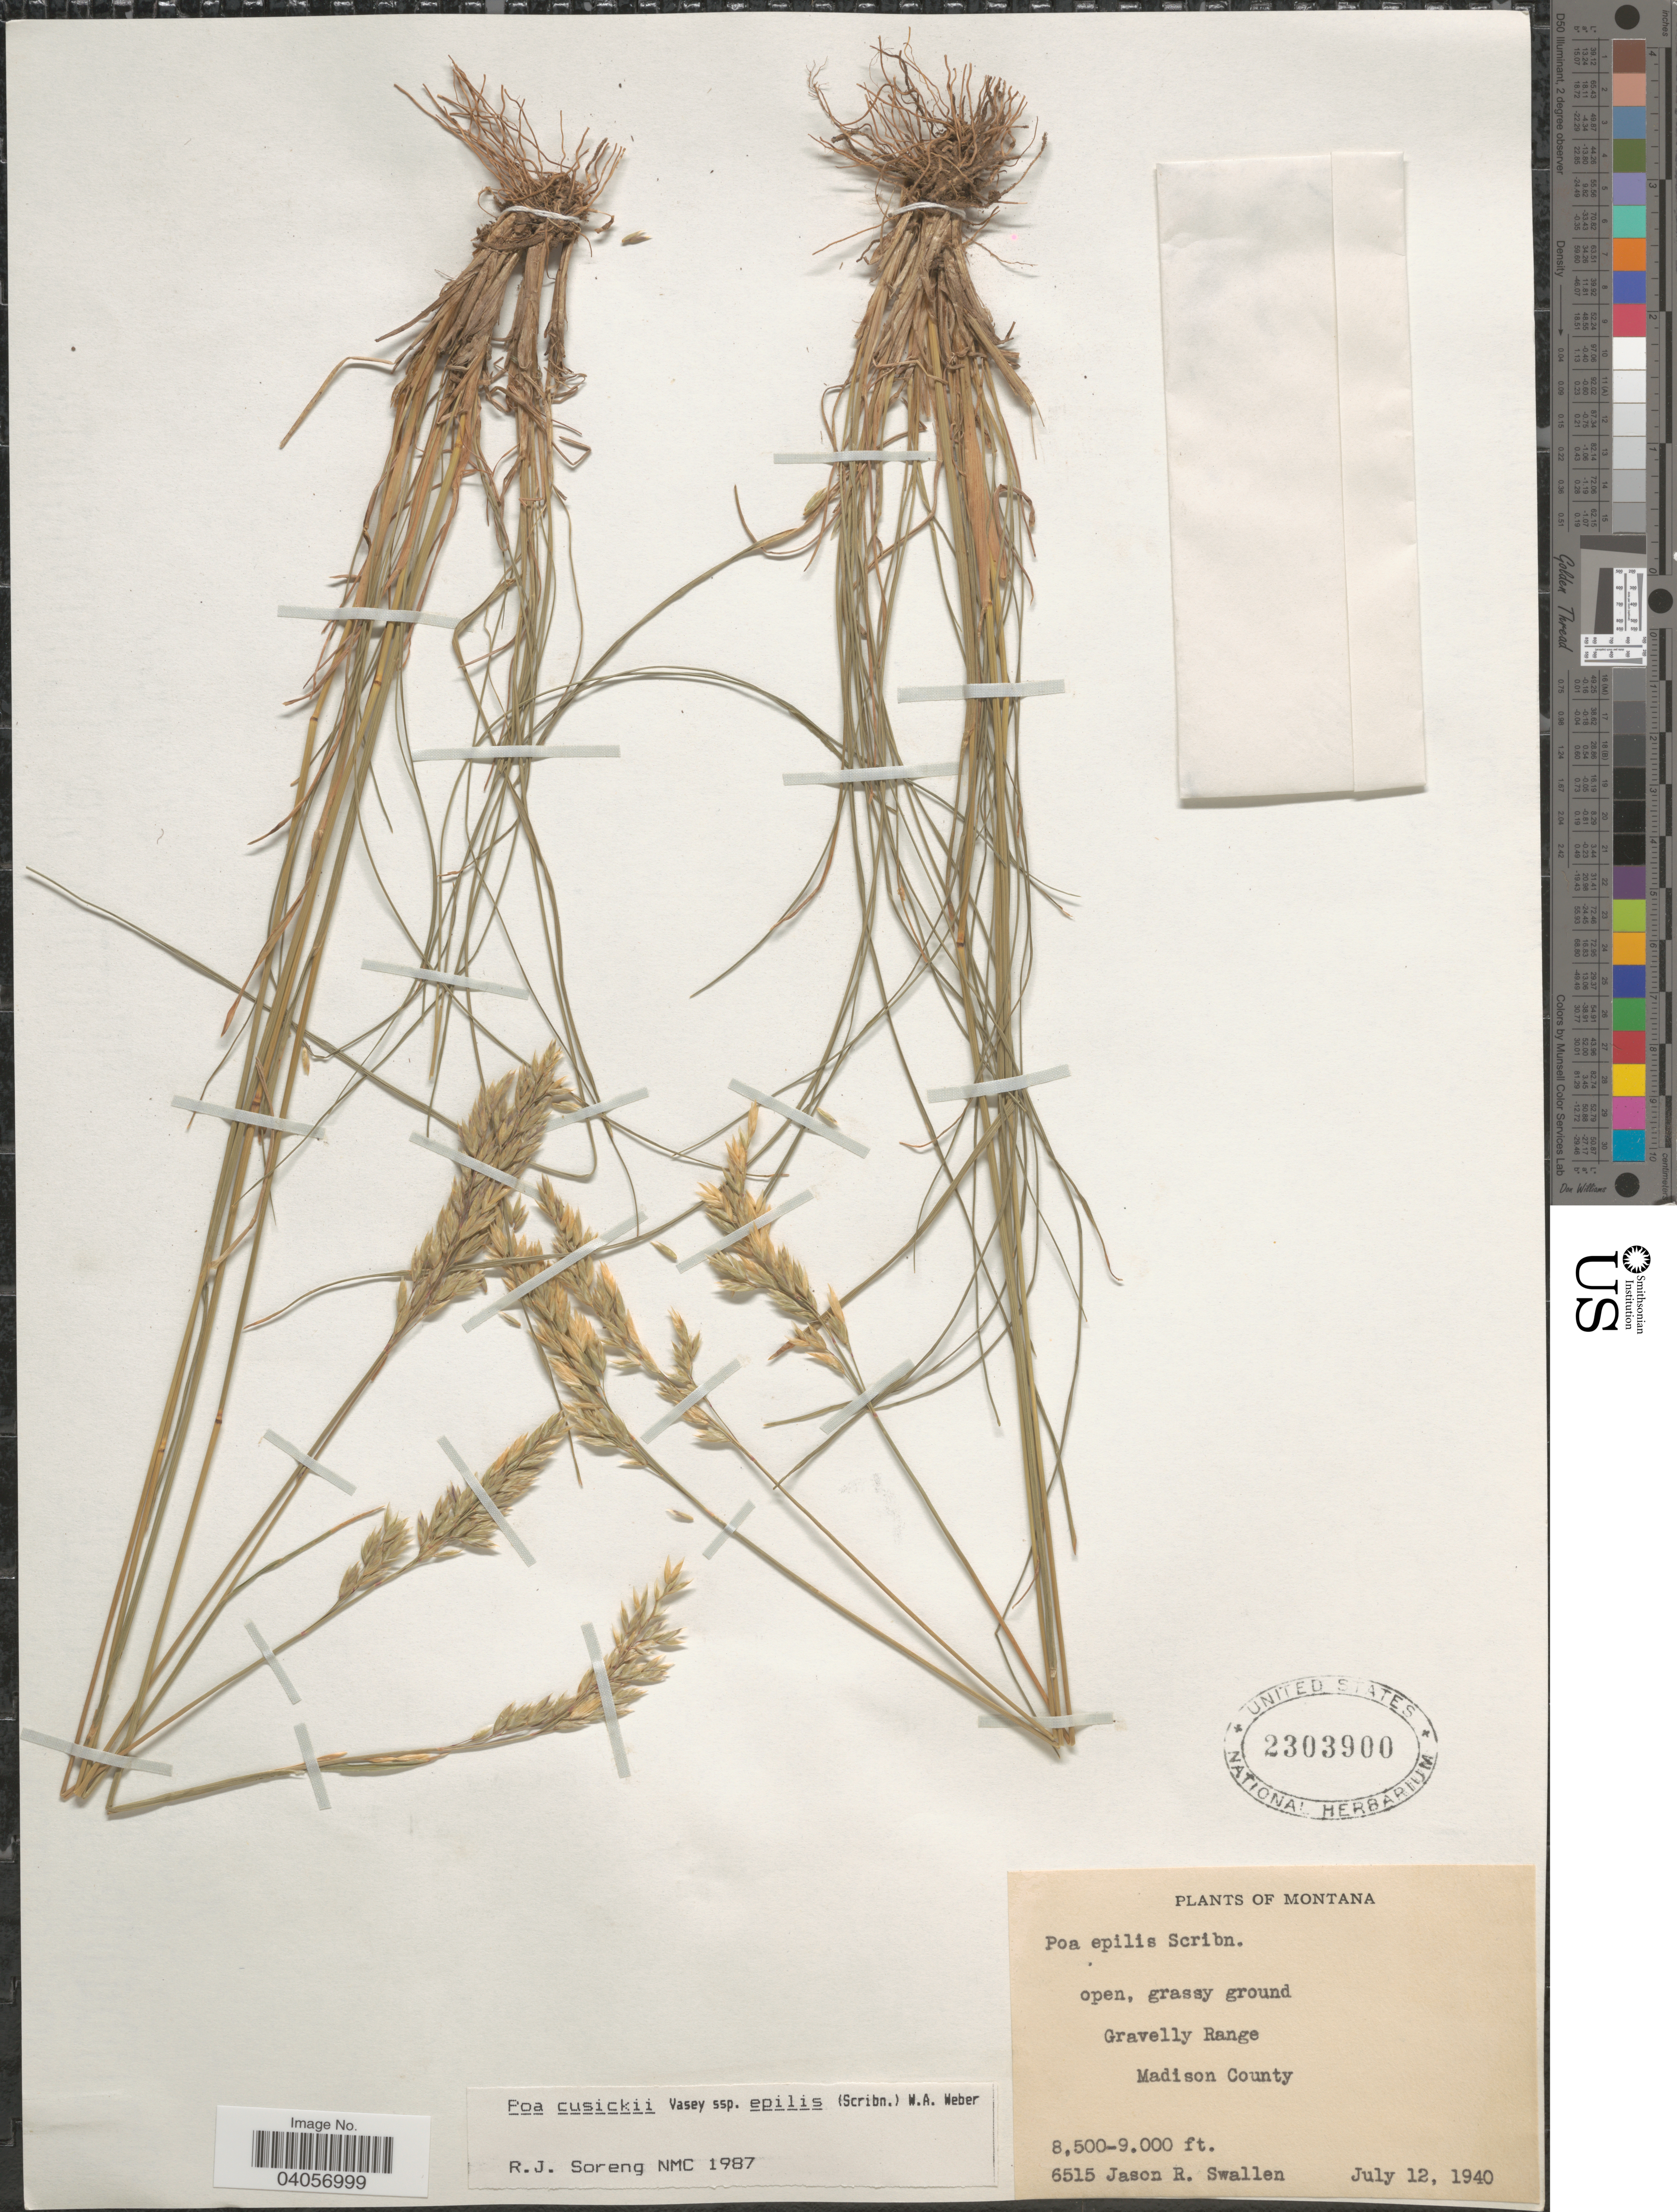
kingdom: Plantae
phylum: Tracheophyta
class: Liliopsida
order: Poales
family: Poaceae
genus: Poa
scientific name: Poa cusickii subsp. epilis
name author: (Scribn.) W.A. Weber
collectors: J. R. Swallen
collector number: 6515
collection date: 1940-07-12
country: United States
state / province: Montana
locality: Gravelly Range Madison County.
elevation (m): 2591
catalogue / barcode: US 2303900